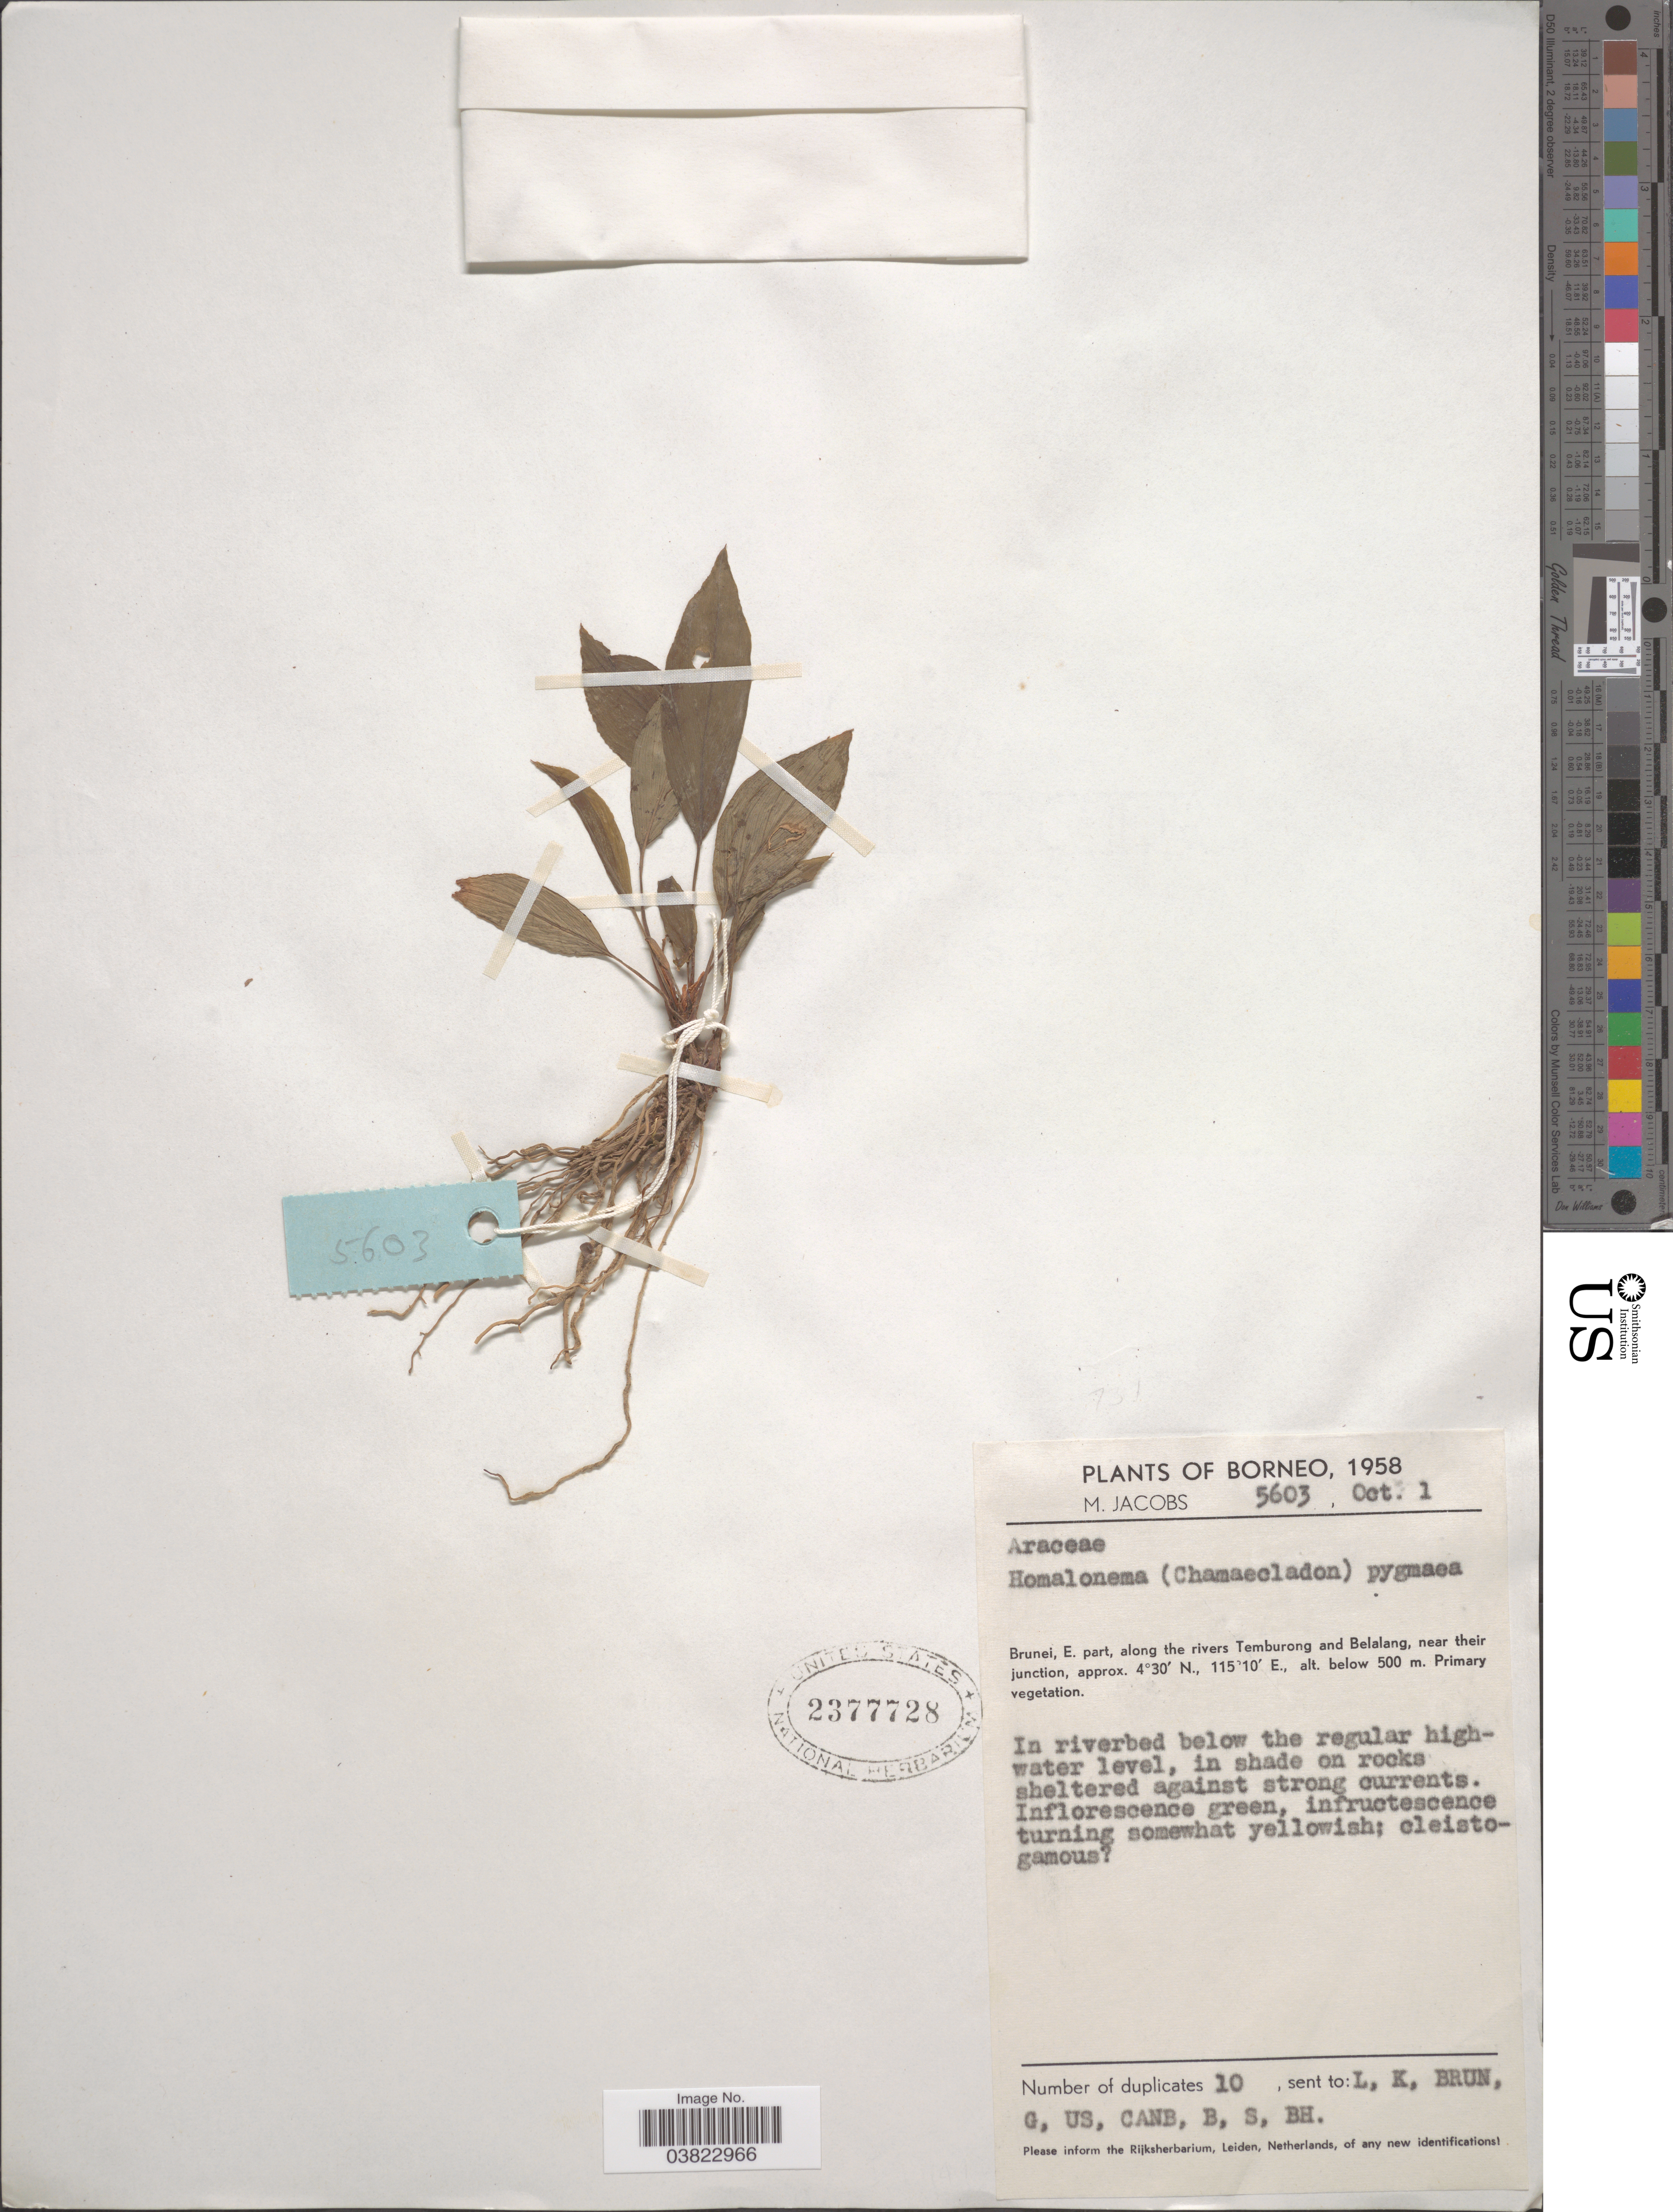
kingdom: Plantae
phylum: Tracheophyta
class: Liliopsida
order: Alismatales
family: Araceae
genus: Homalomena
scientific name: Homalomena pygmaea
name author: (Hassk.) Engl.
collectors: M. Jacobs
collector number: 5603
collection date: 1958-10-01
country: Brunei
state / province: Temburong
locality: Borneo. Burnei, E. part, along the rivers Temburong and Belalang, near their junction.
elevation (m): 500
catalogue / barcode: US 2377728